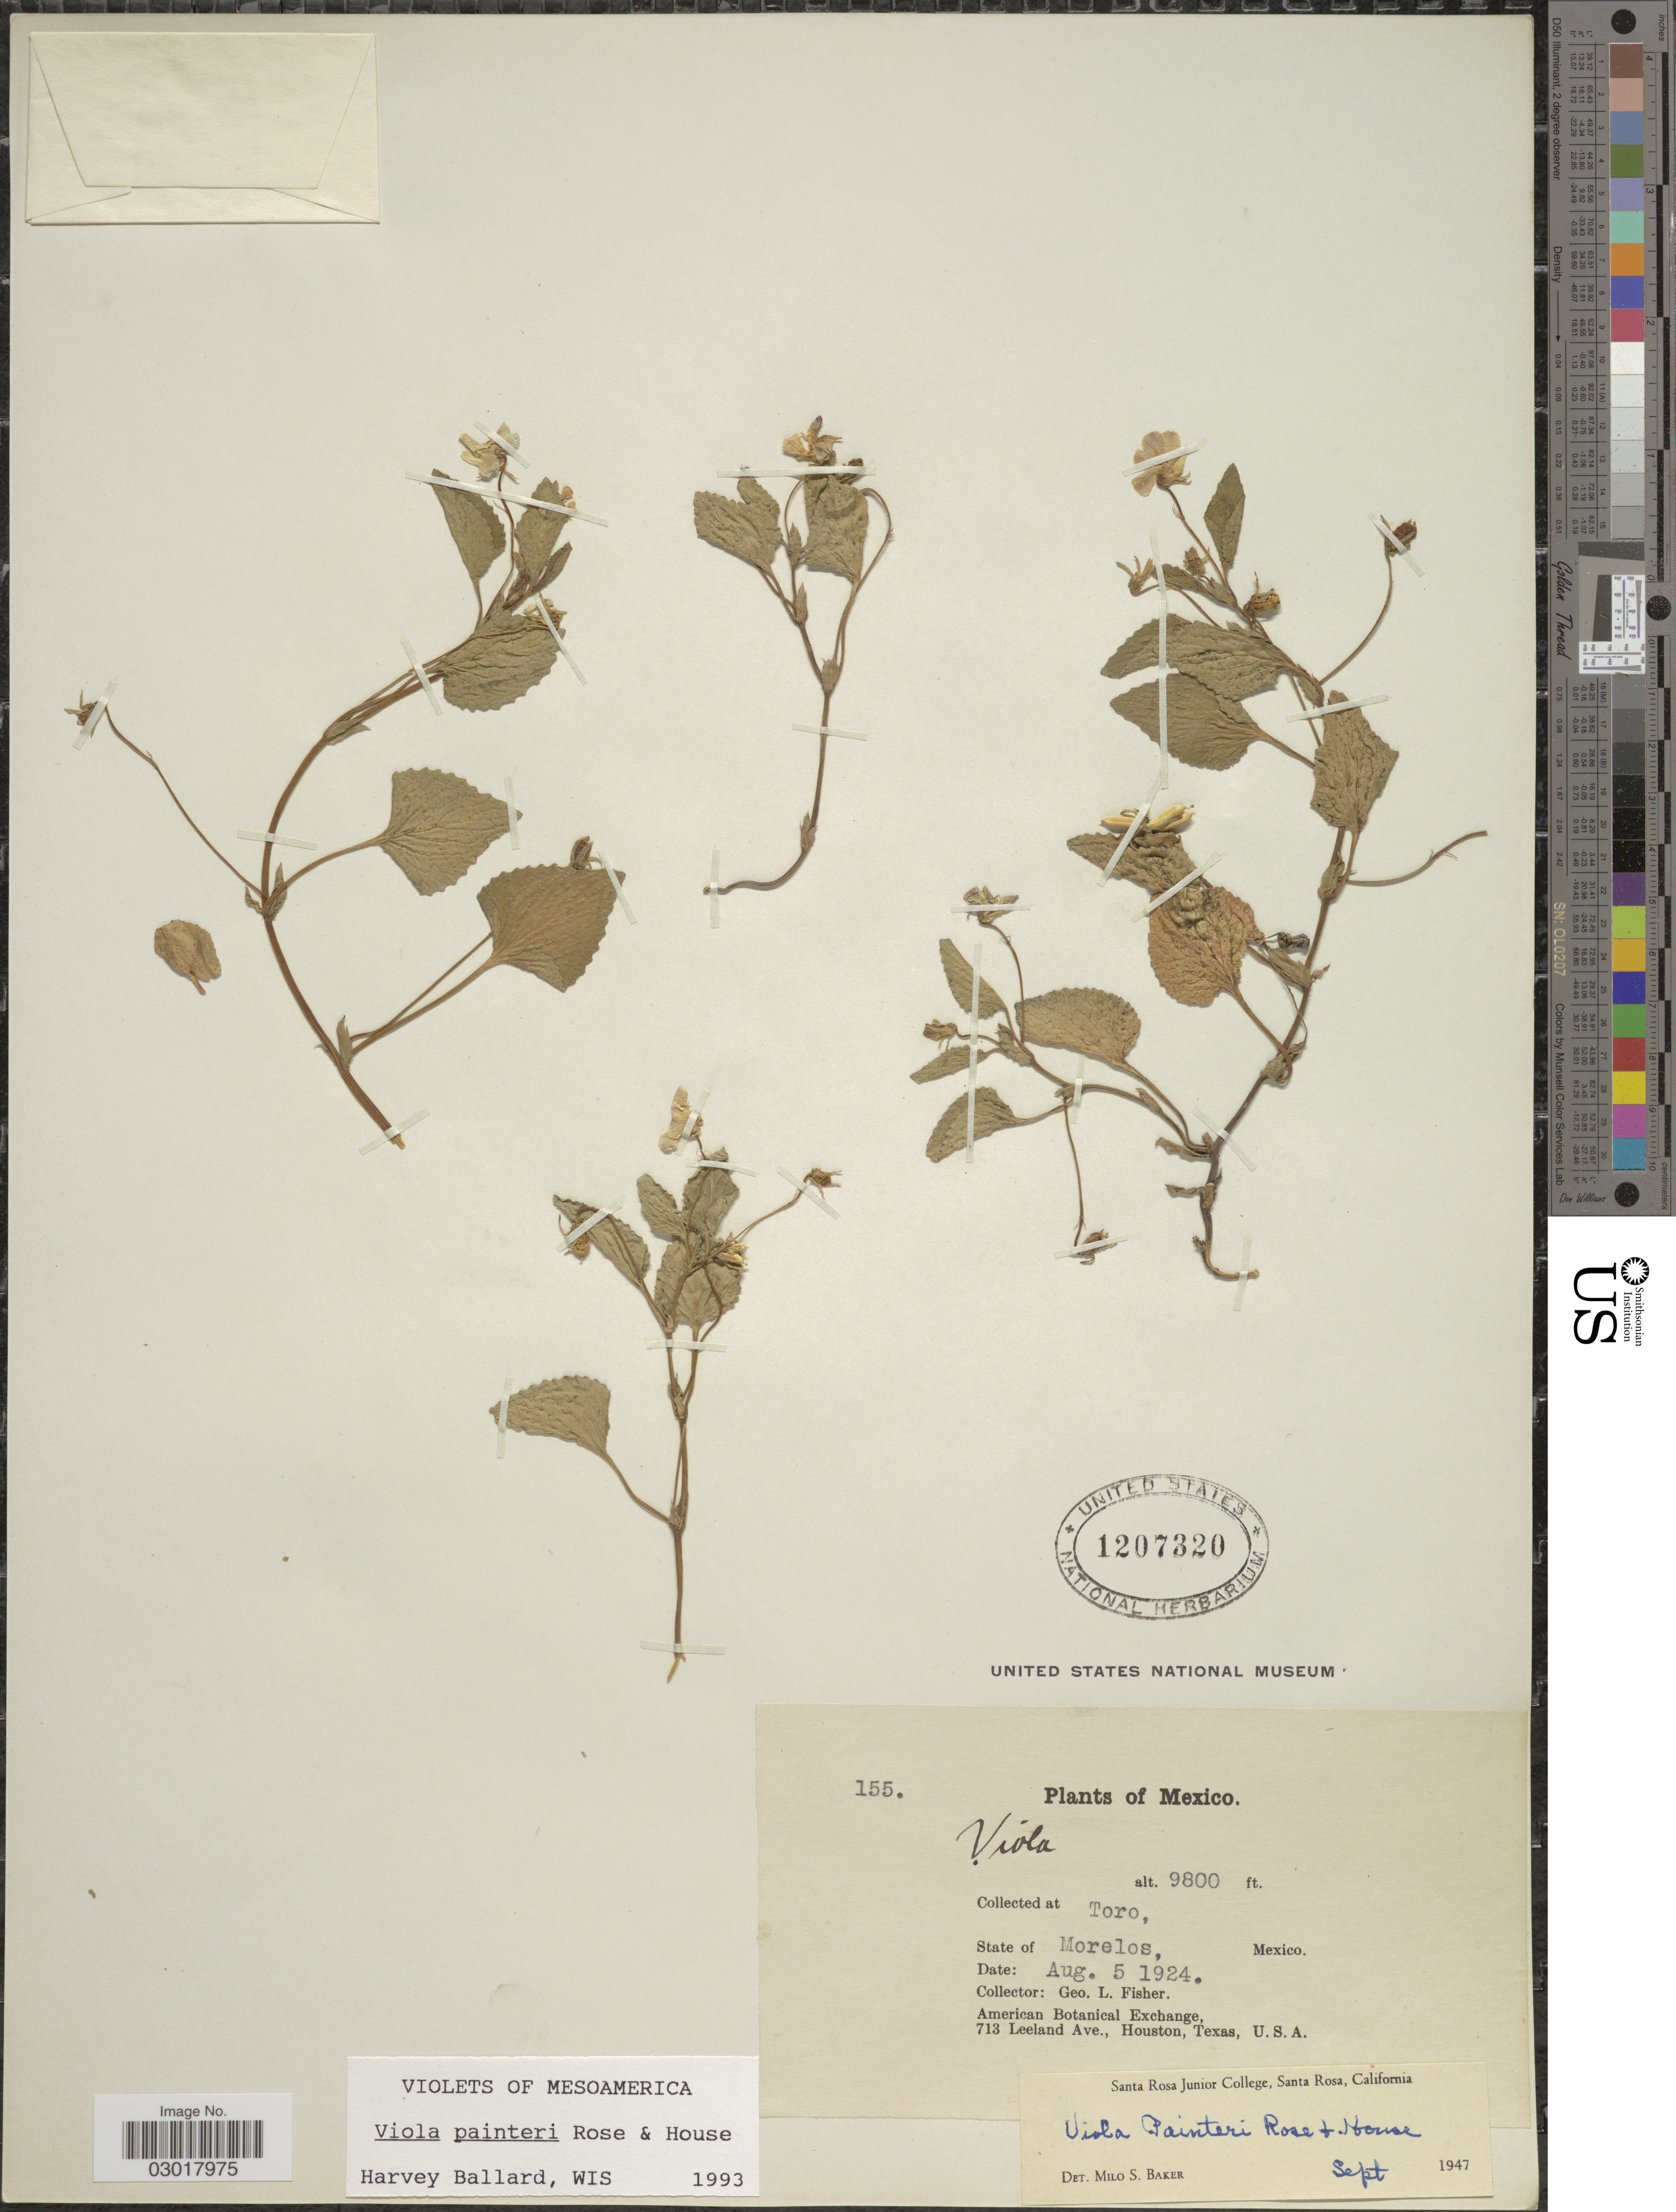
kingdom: Plantae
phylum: Tracheophyta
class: Magnoliopsida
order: Malpighiales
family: Violaceae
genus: Viola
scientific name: Viola painteri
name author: Rose & House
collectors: G. L. Fisher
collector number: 155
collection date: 1924-08-05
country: Mexico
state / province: Morelos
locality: Toro.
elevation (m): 2987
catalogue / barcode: US 1207320